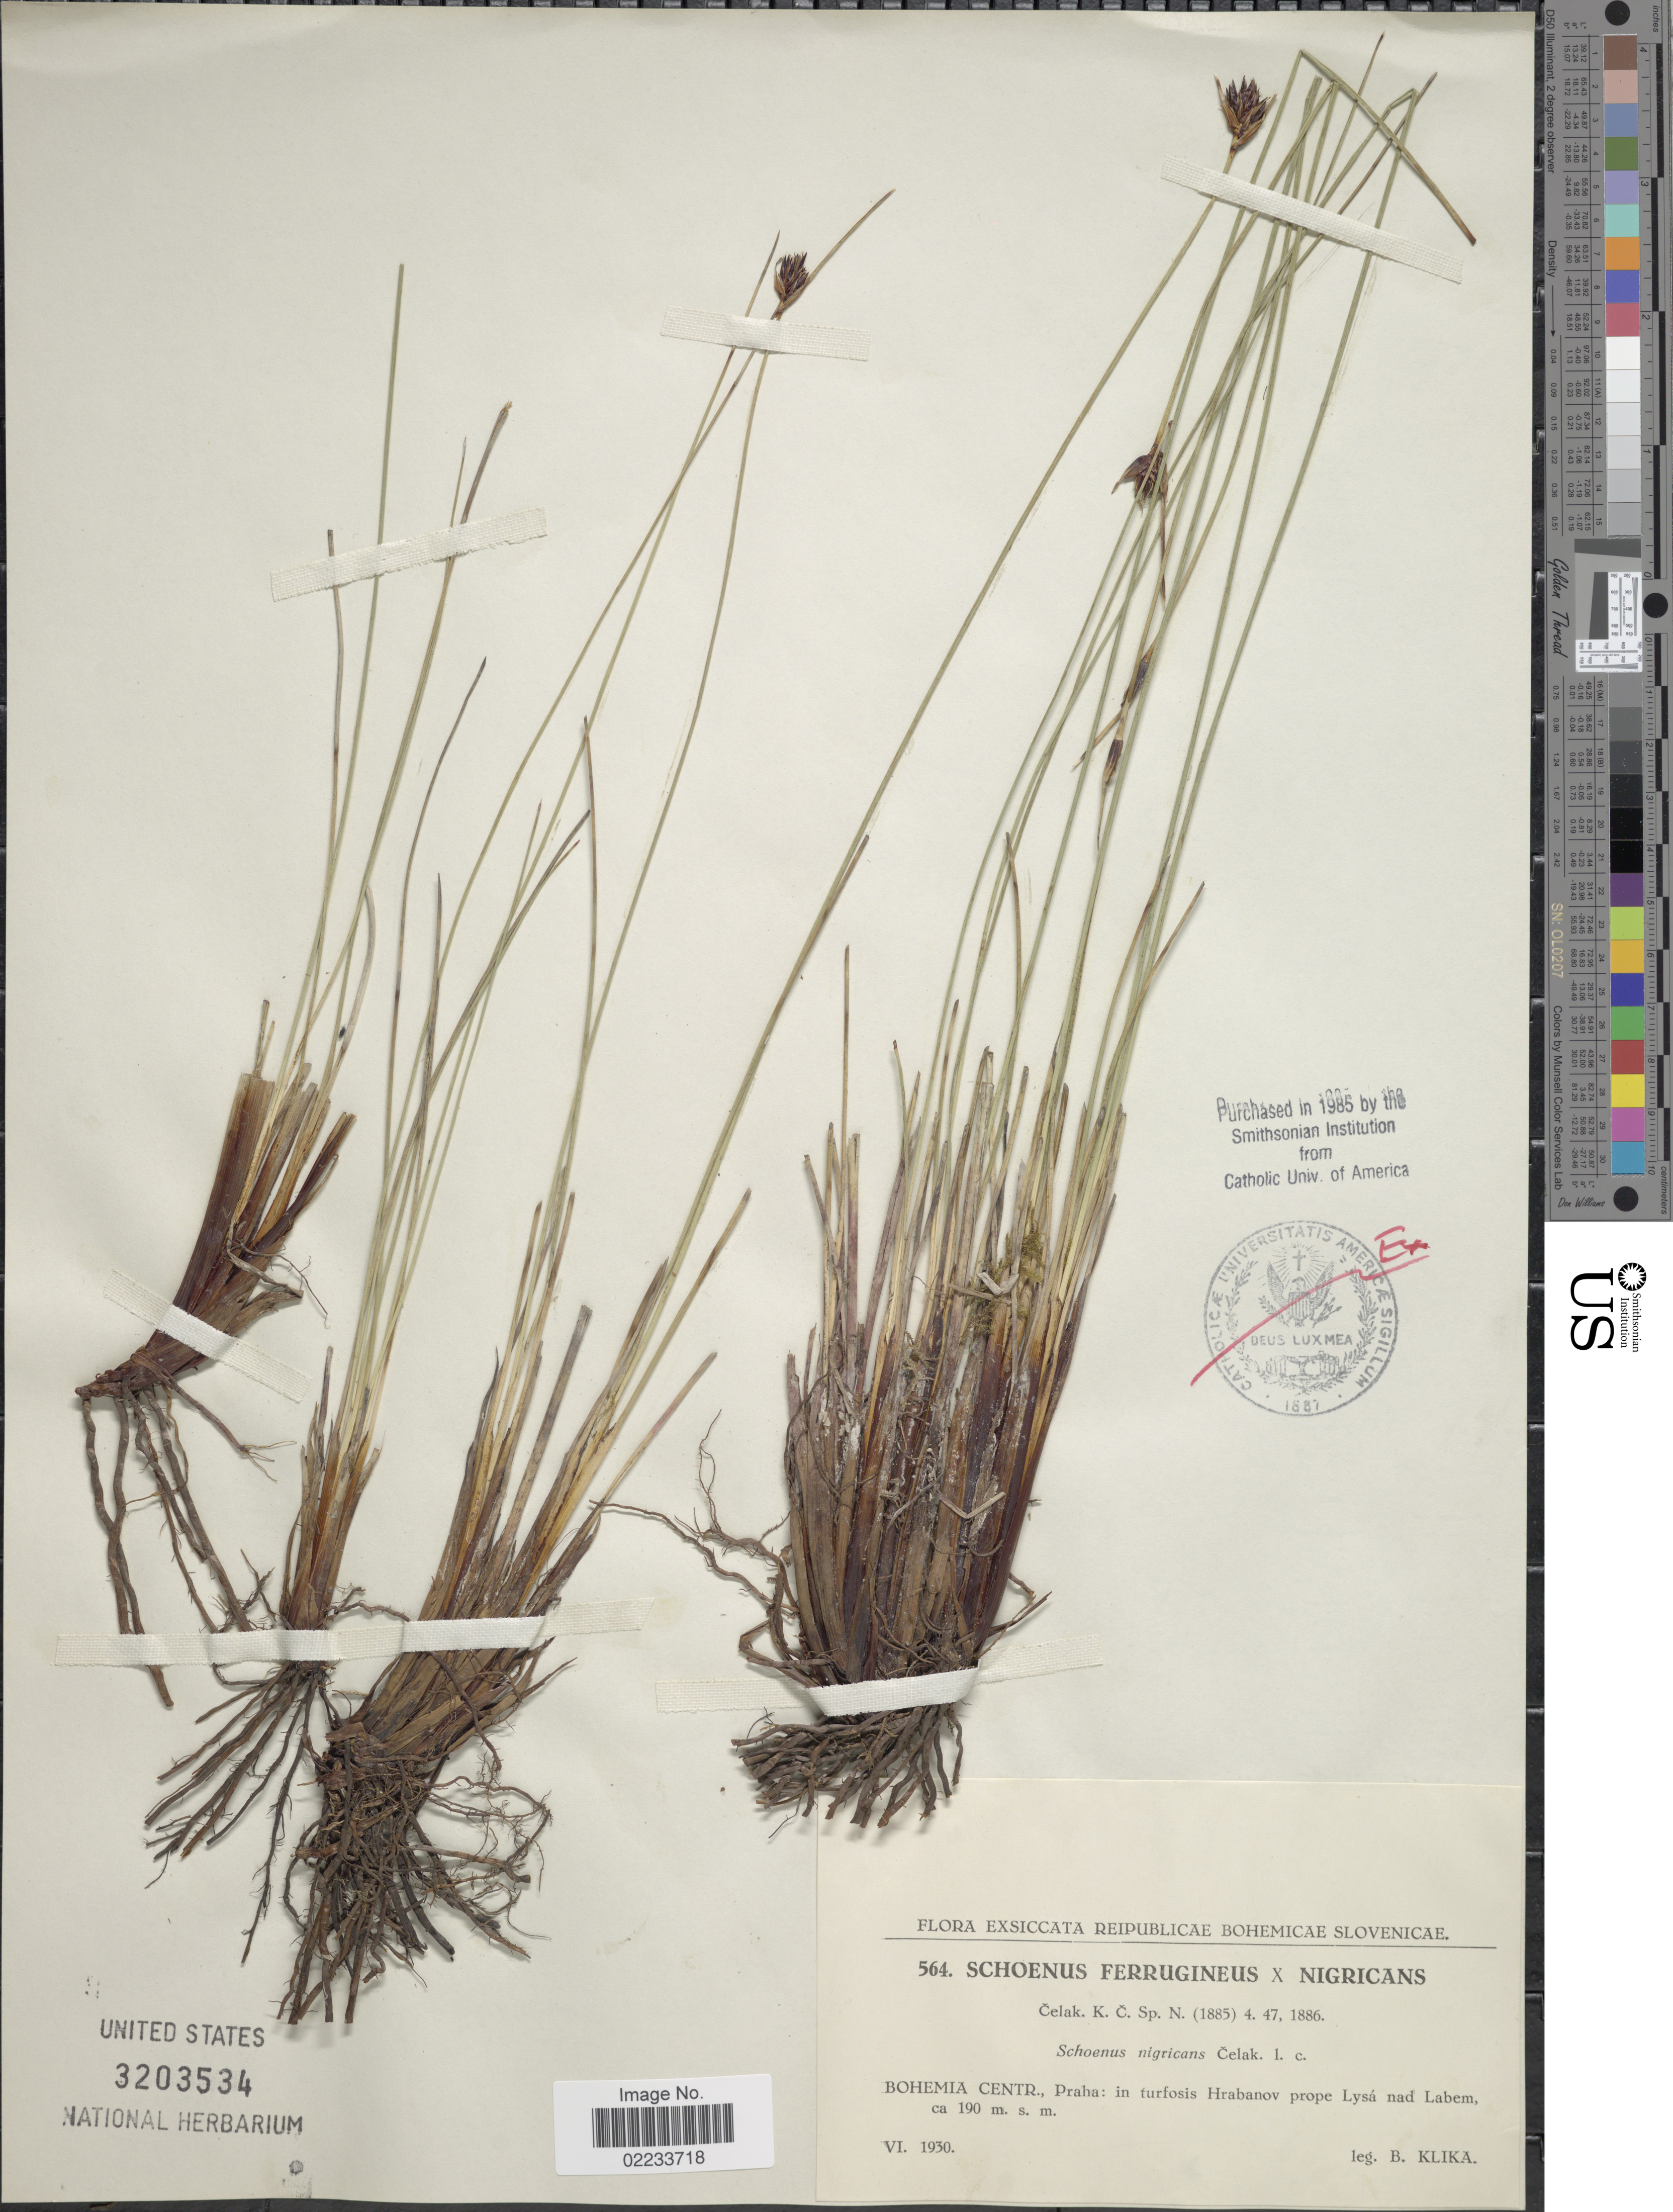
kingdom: Plantae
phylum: Tracheophyta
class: Liliopsida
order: Poales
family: Cyperaceae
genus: Schoenus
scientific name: Schoenus ferrugineus x S. nigricans L.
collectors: B. Klika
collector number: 564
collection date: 1930-06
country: Czechia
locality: Bohemia Centr., Praha: in turfosis Hrabanov prope Lysá nad Labem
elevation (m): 190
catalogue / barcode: US 3203534